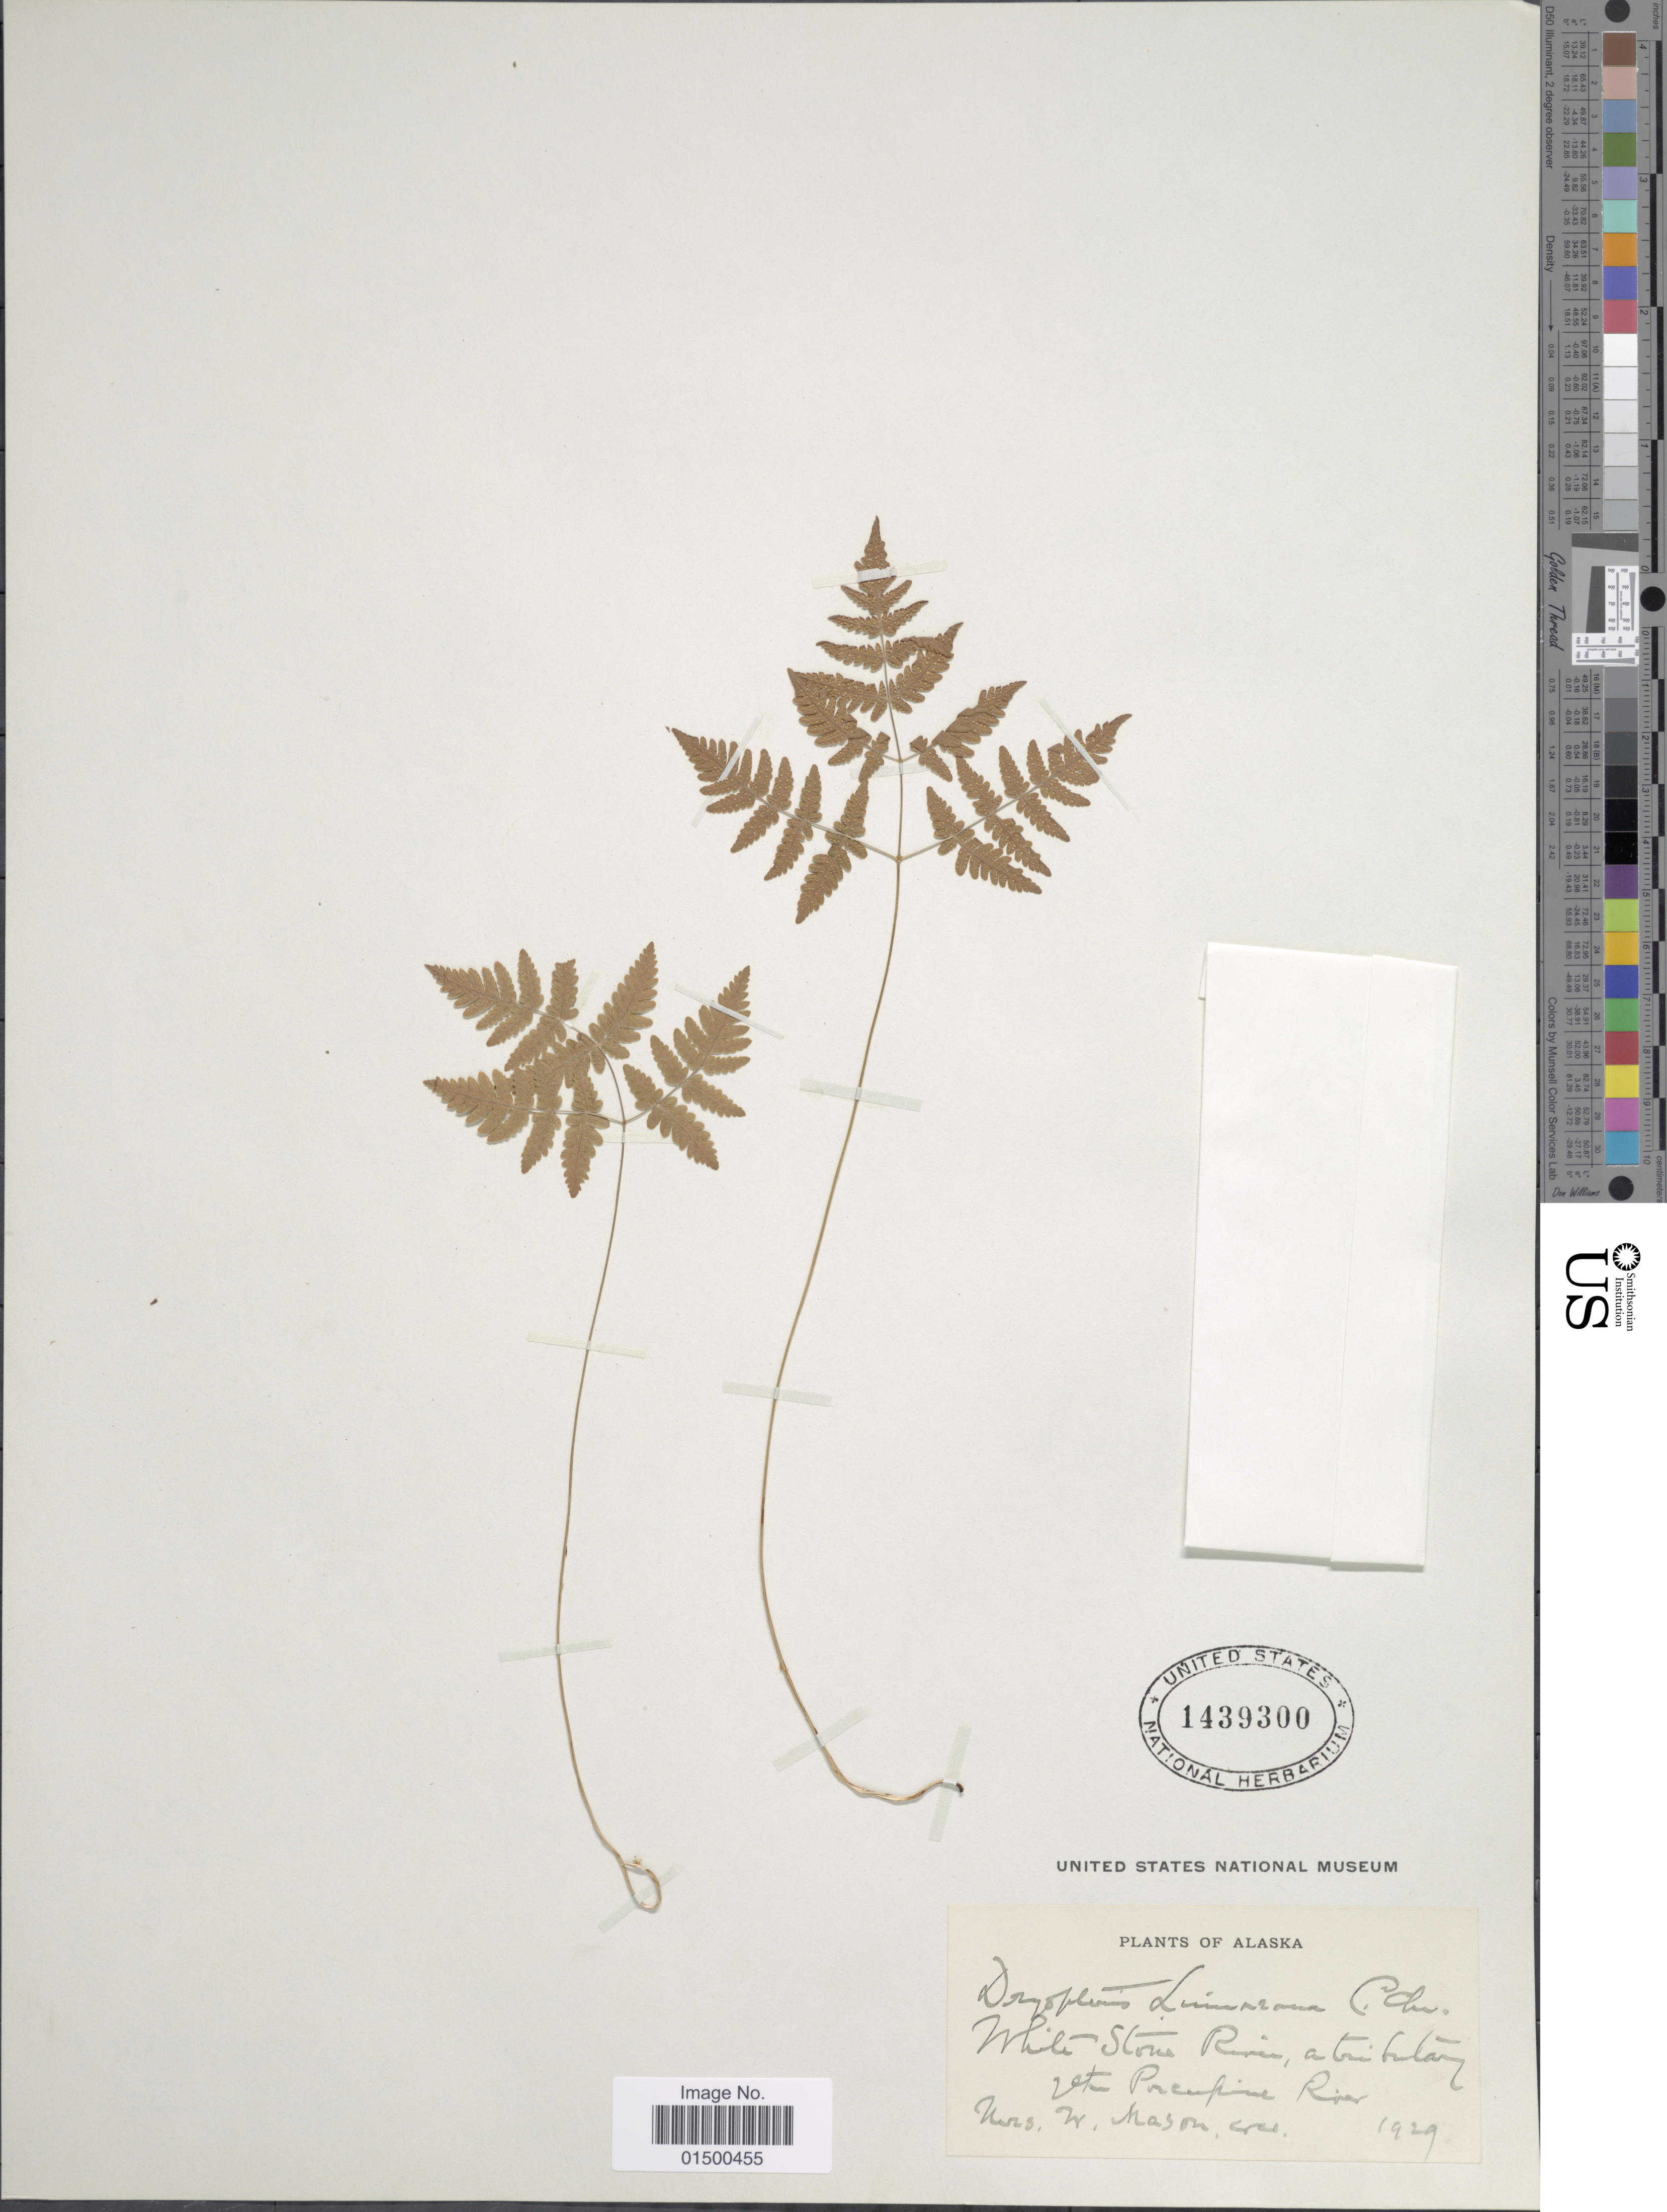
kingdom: Plantae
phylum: Tracheophyta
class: Polypodiopsida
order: Polypodiales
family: Cystopteridaceae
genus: Gymnocarpium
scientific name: Gymnocarpium x intermedium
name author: Sarvela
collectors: W. Mason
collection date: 1929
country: United States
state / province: Alaska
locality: White Stone River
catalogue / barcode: US 1439300